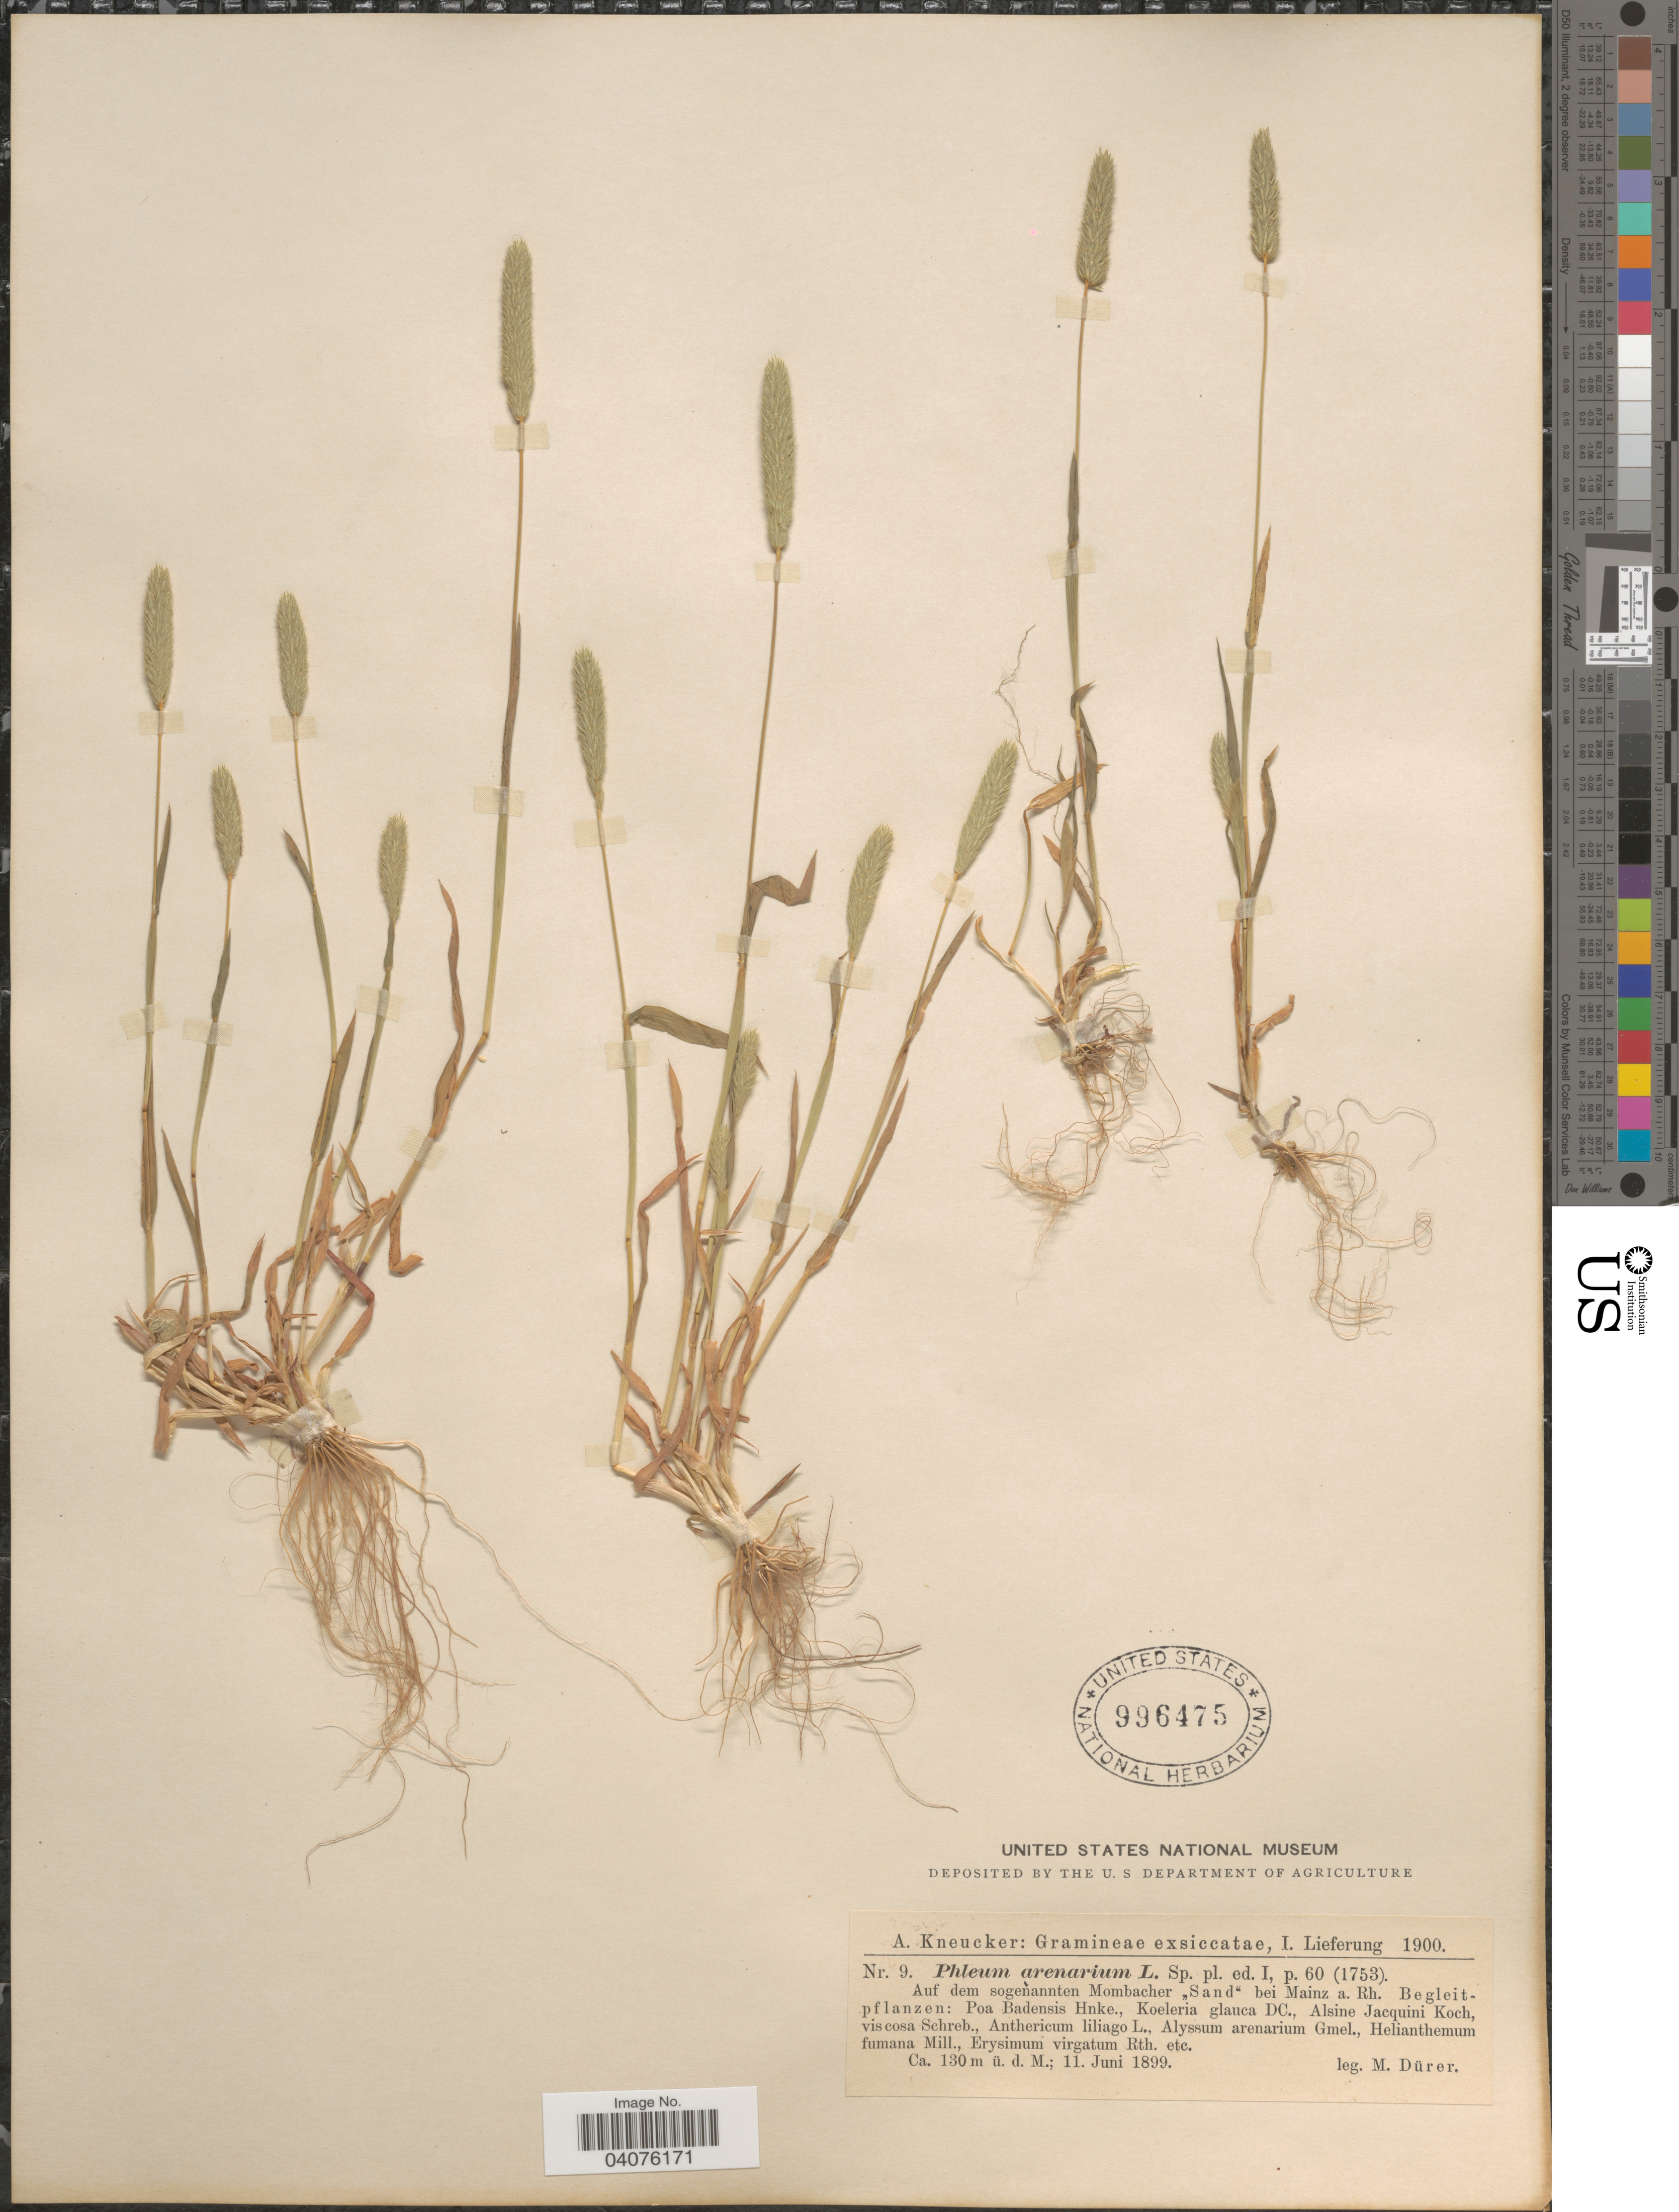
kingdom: Plantae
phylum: Tracheophyta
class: Liliopsida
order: Poales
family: Poaceae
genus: Phleum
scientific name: Phleum arenarium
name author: L.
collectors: M. Durer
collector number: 9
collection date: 1899-06-11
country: Germany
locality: Auf dem sogenannten Mombacher "Sand" bei Mainz a. Rh.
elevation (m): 130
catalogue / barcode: US 996475